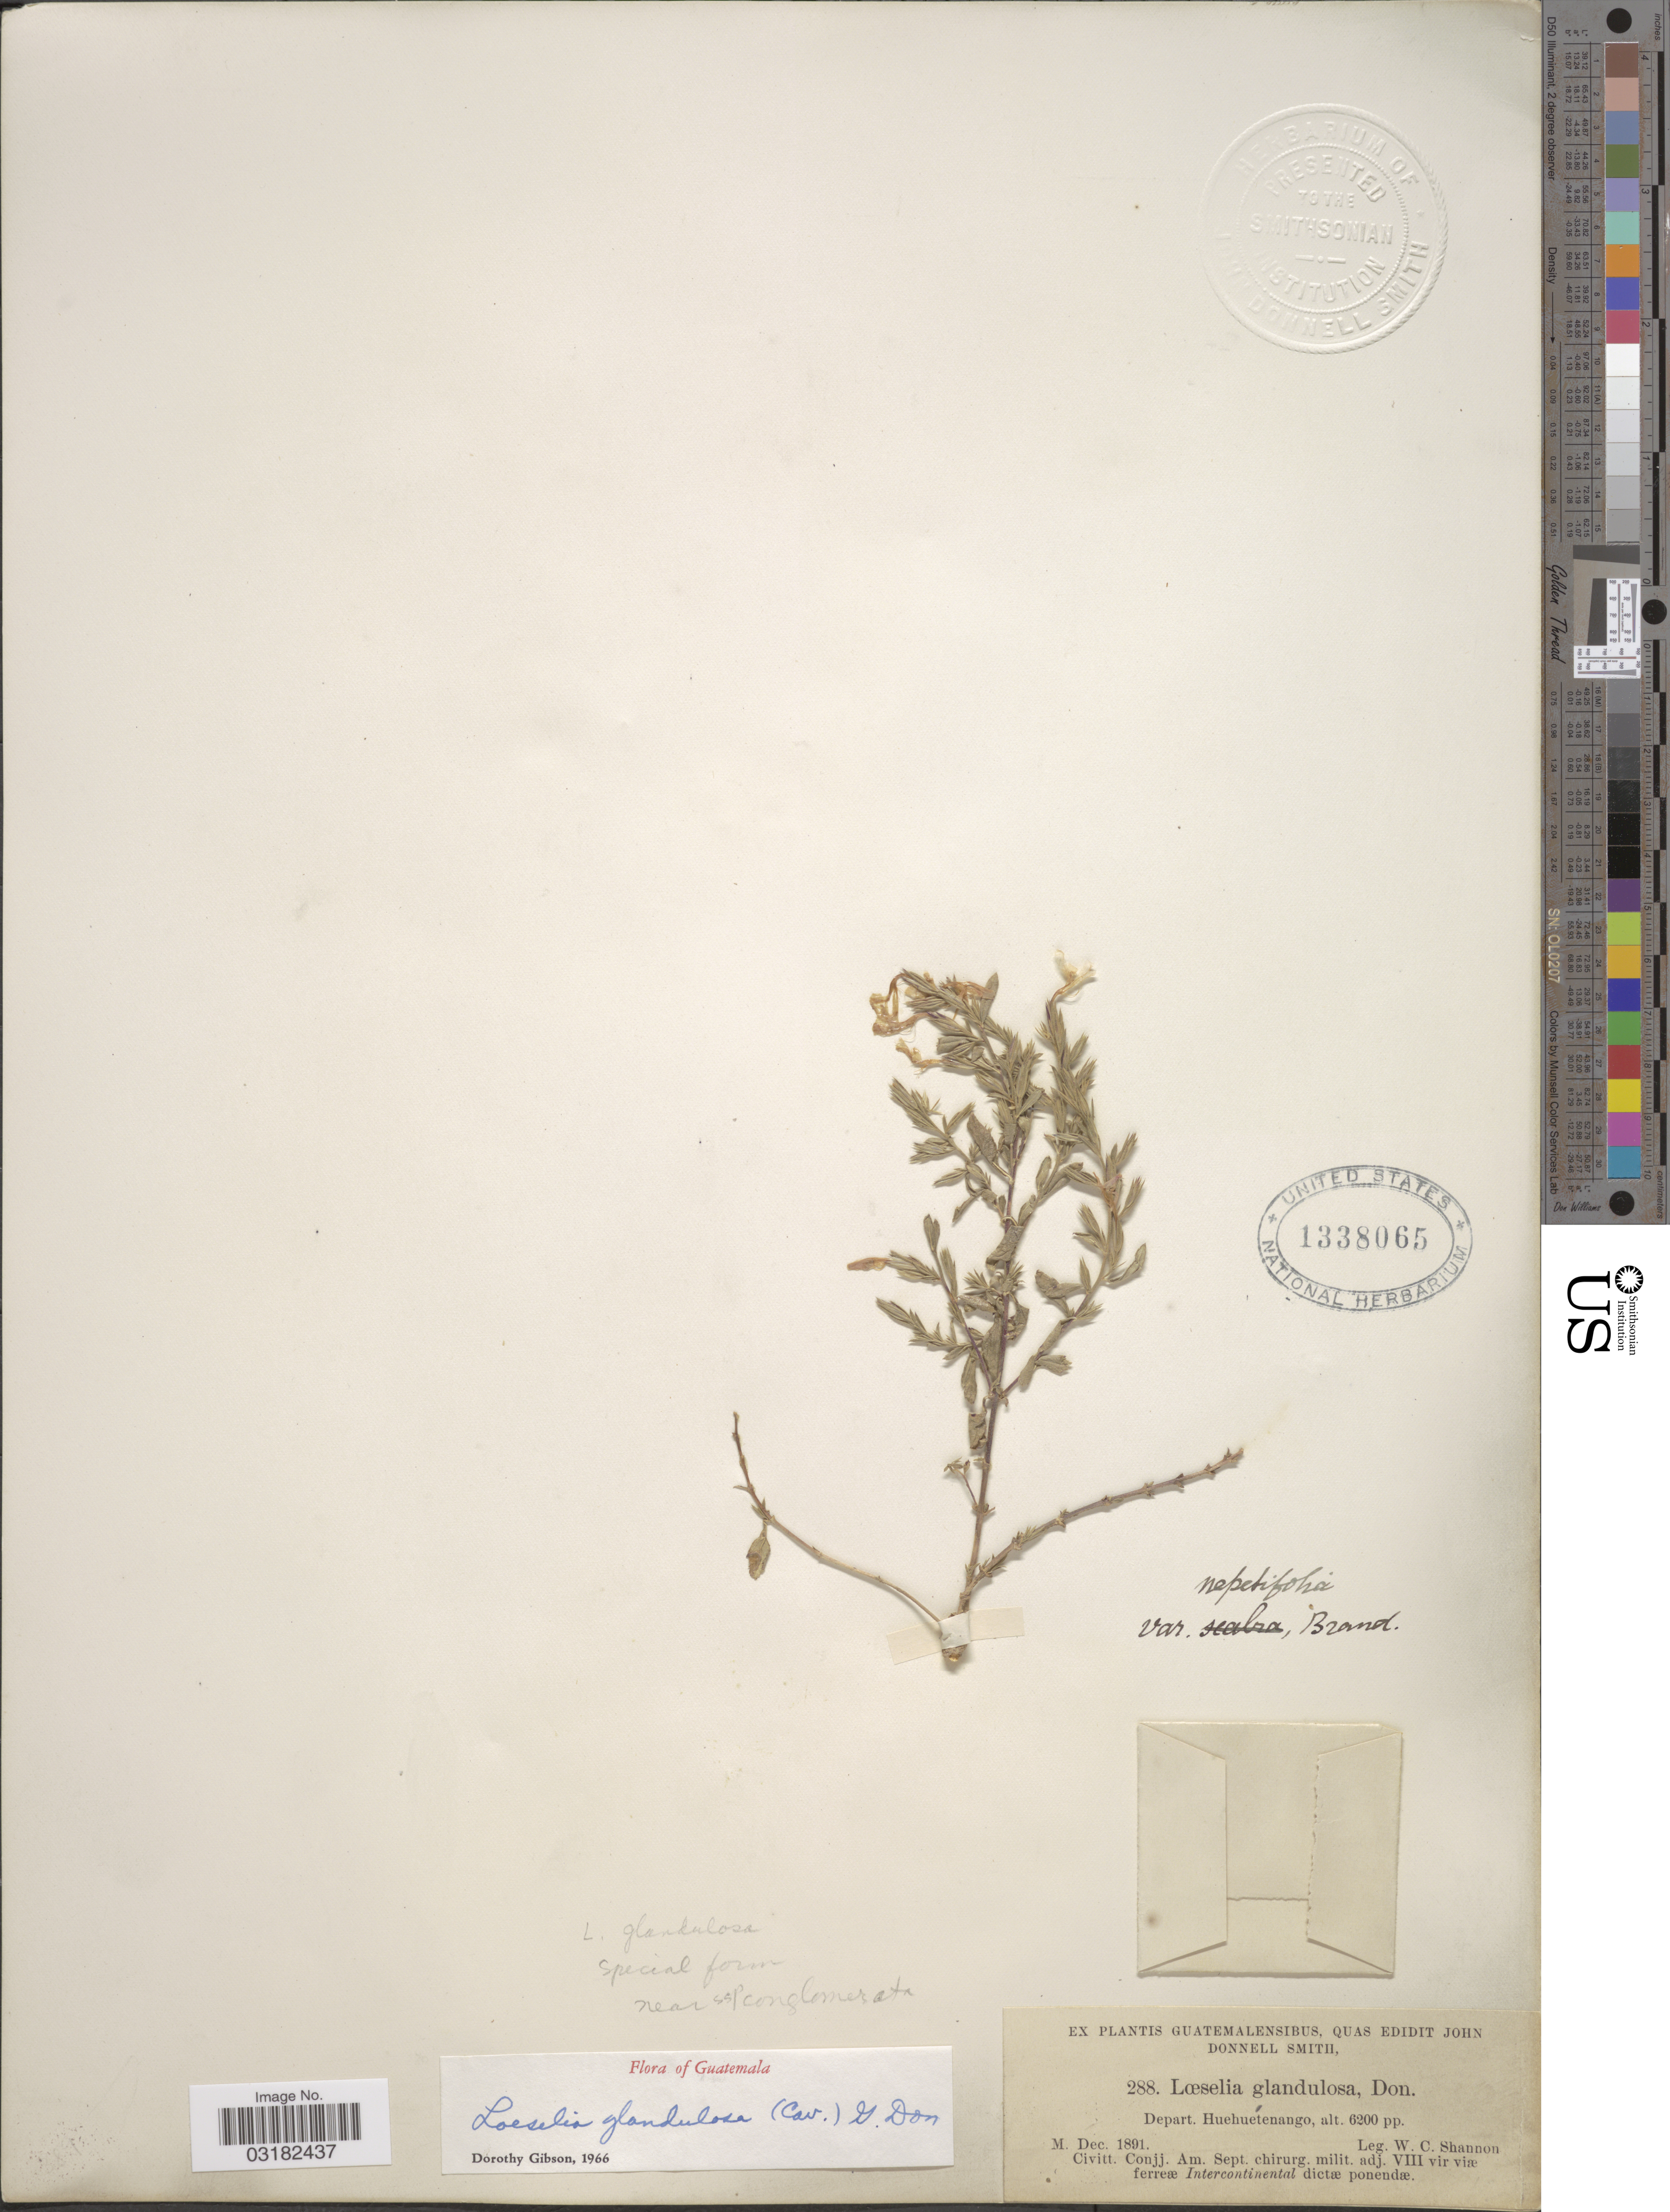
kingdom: Plantae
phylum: Tracheophyta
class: Magnoliopsida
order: Ericales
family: Polemoniaceae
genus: Loeselia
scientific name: Loeselia glandulosa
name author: (Cav.) G. Don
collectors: W. C. Shannon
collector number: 288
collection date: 1891-12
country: Guatemala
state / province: Huehuetenango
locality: Depart. Huehuetenango.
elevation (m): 1890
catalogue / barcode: US 1338065